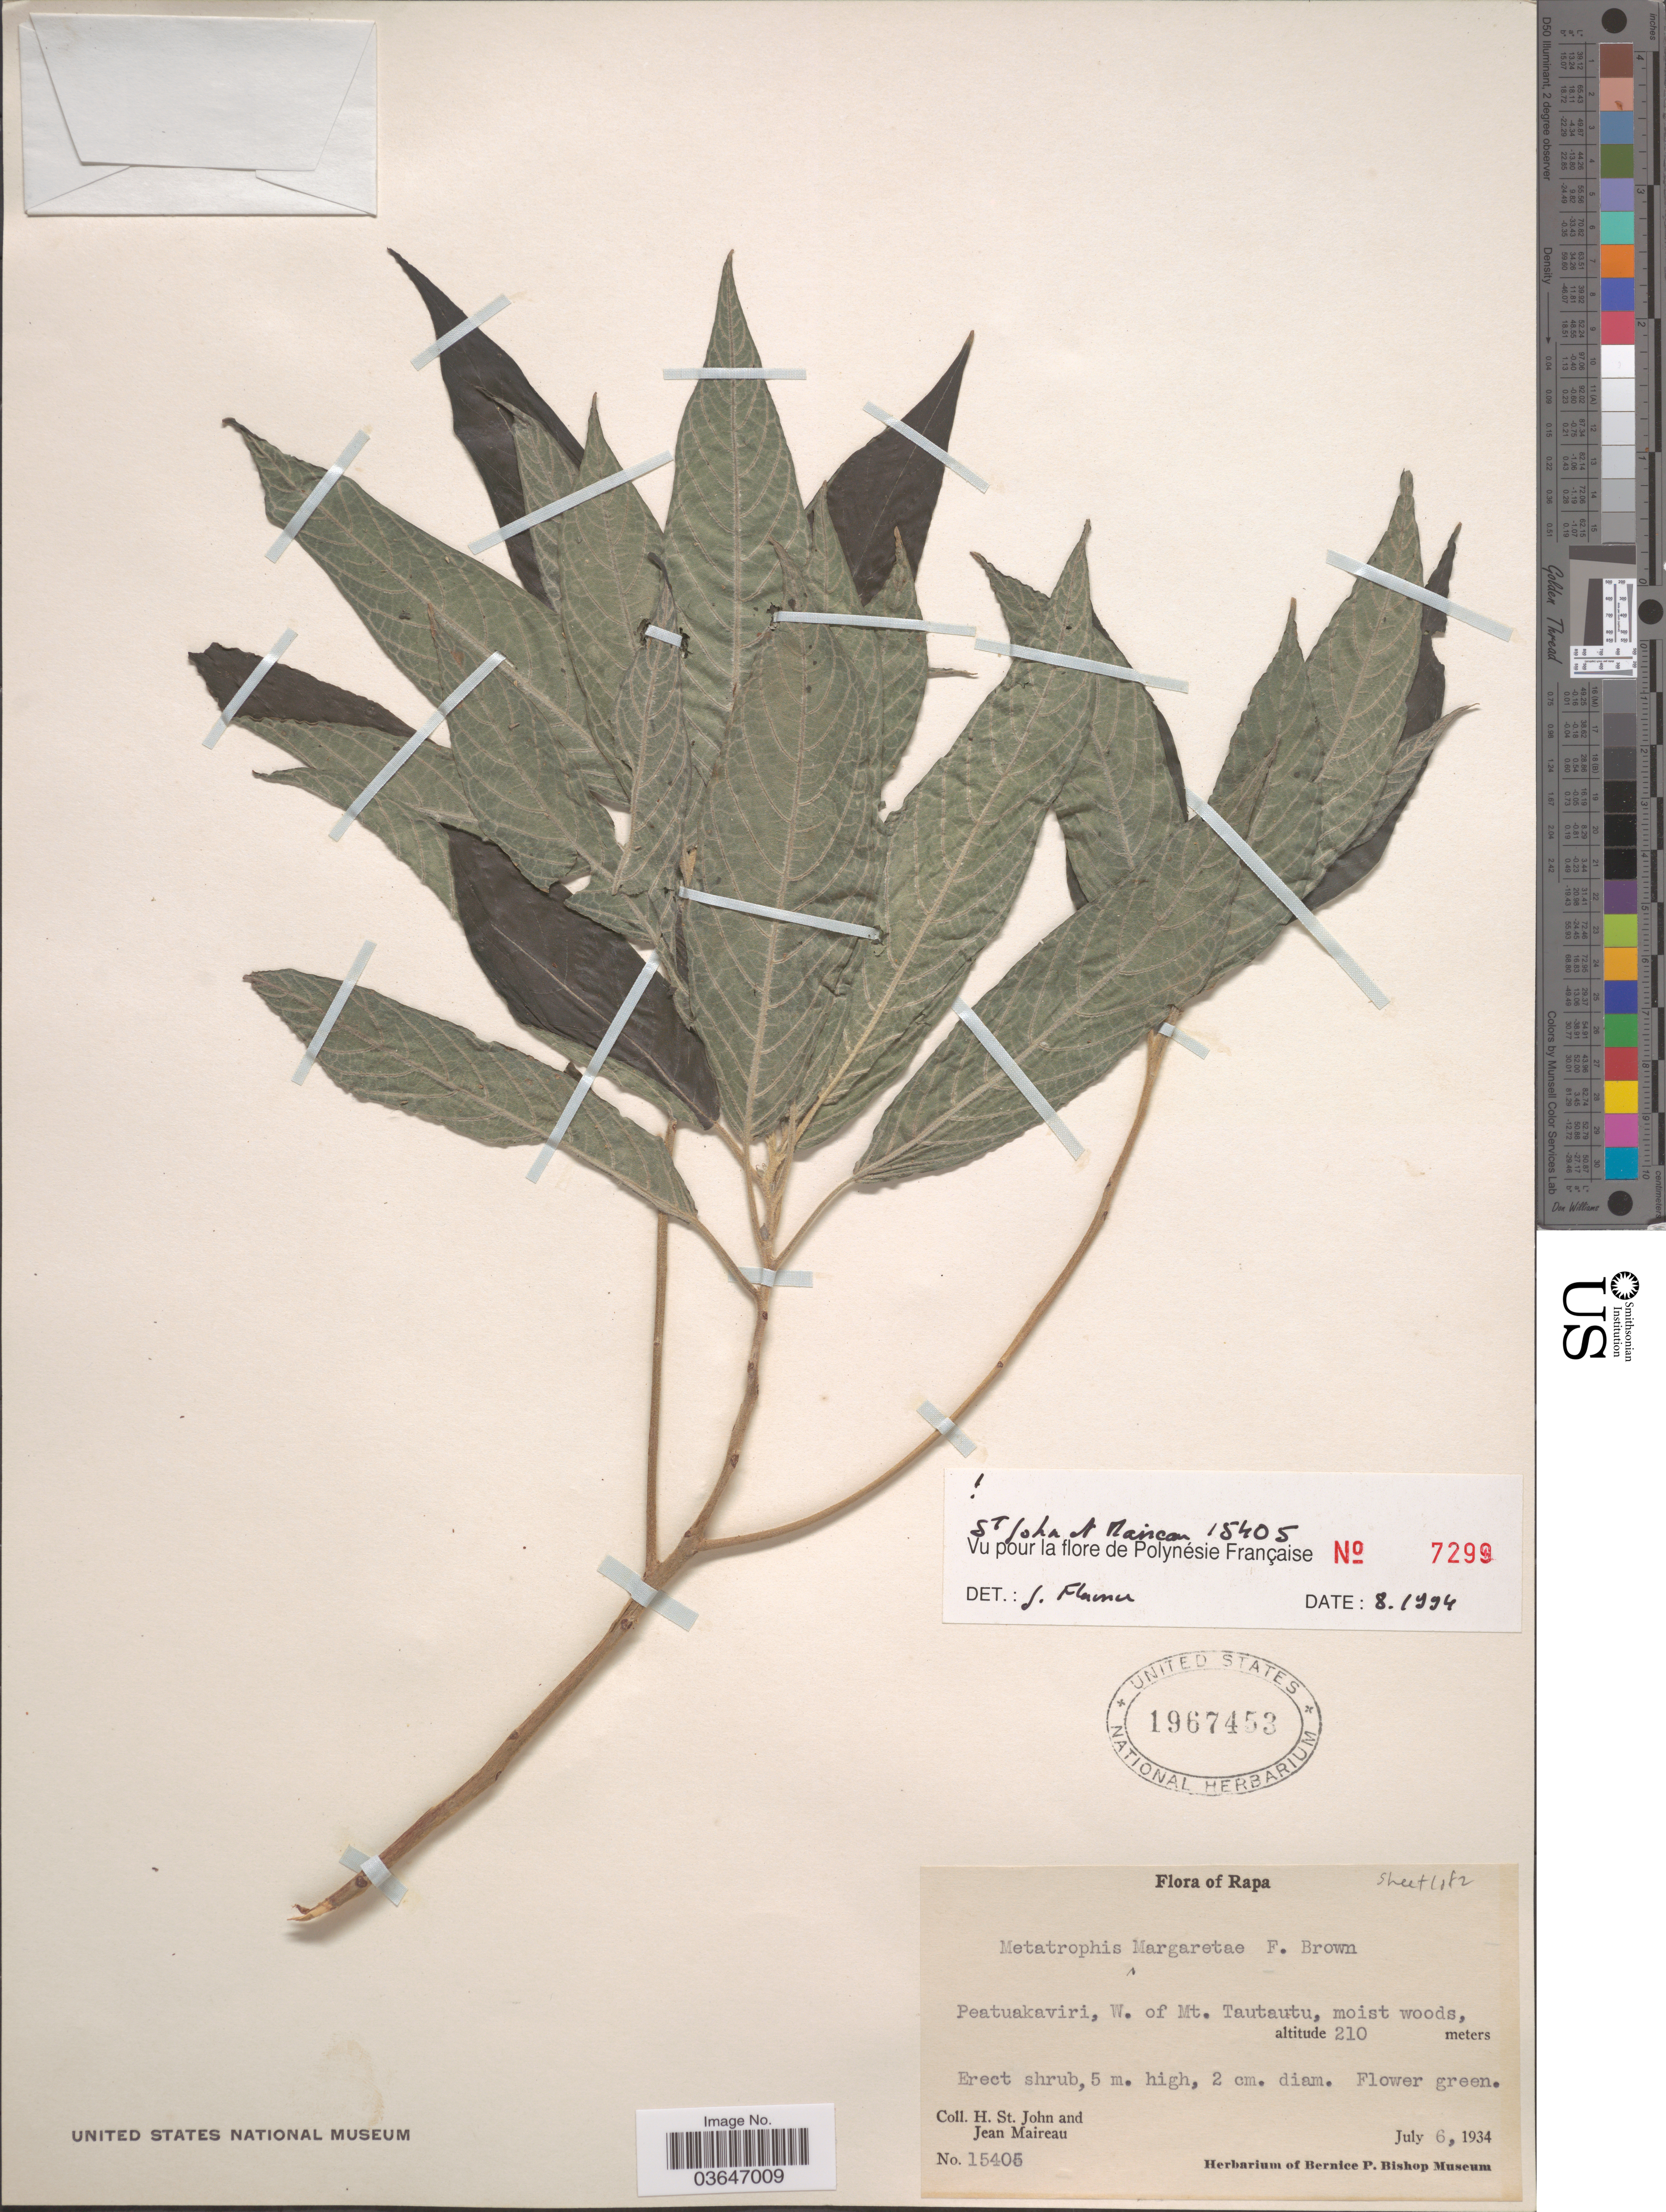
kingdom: Plantae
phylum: Tracheophyta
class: Magnoliopsida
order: Rosales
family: Urticaceae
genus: Metatrophis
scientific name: Metatrophis margaretae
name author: F. Br.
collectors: H. St. John & J. Maireau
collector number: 15405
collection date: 1934-07-06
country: French Polynesia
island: Rapa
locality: Rapa. Peatuakaviri, W. of Mt. Tautautu.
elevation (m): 210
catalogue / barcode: US 1967453